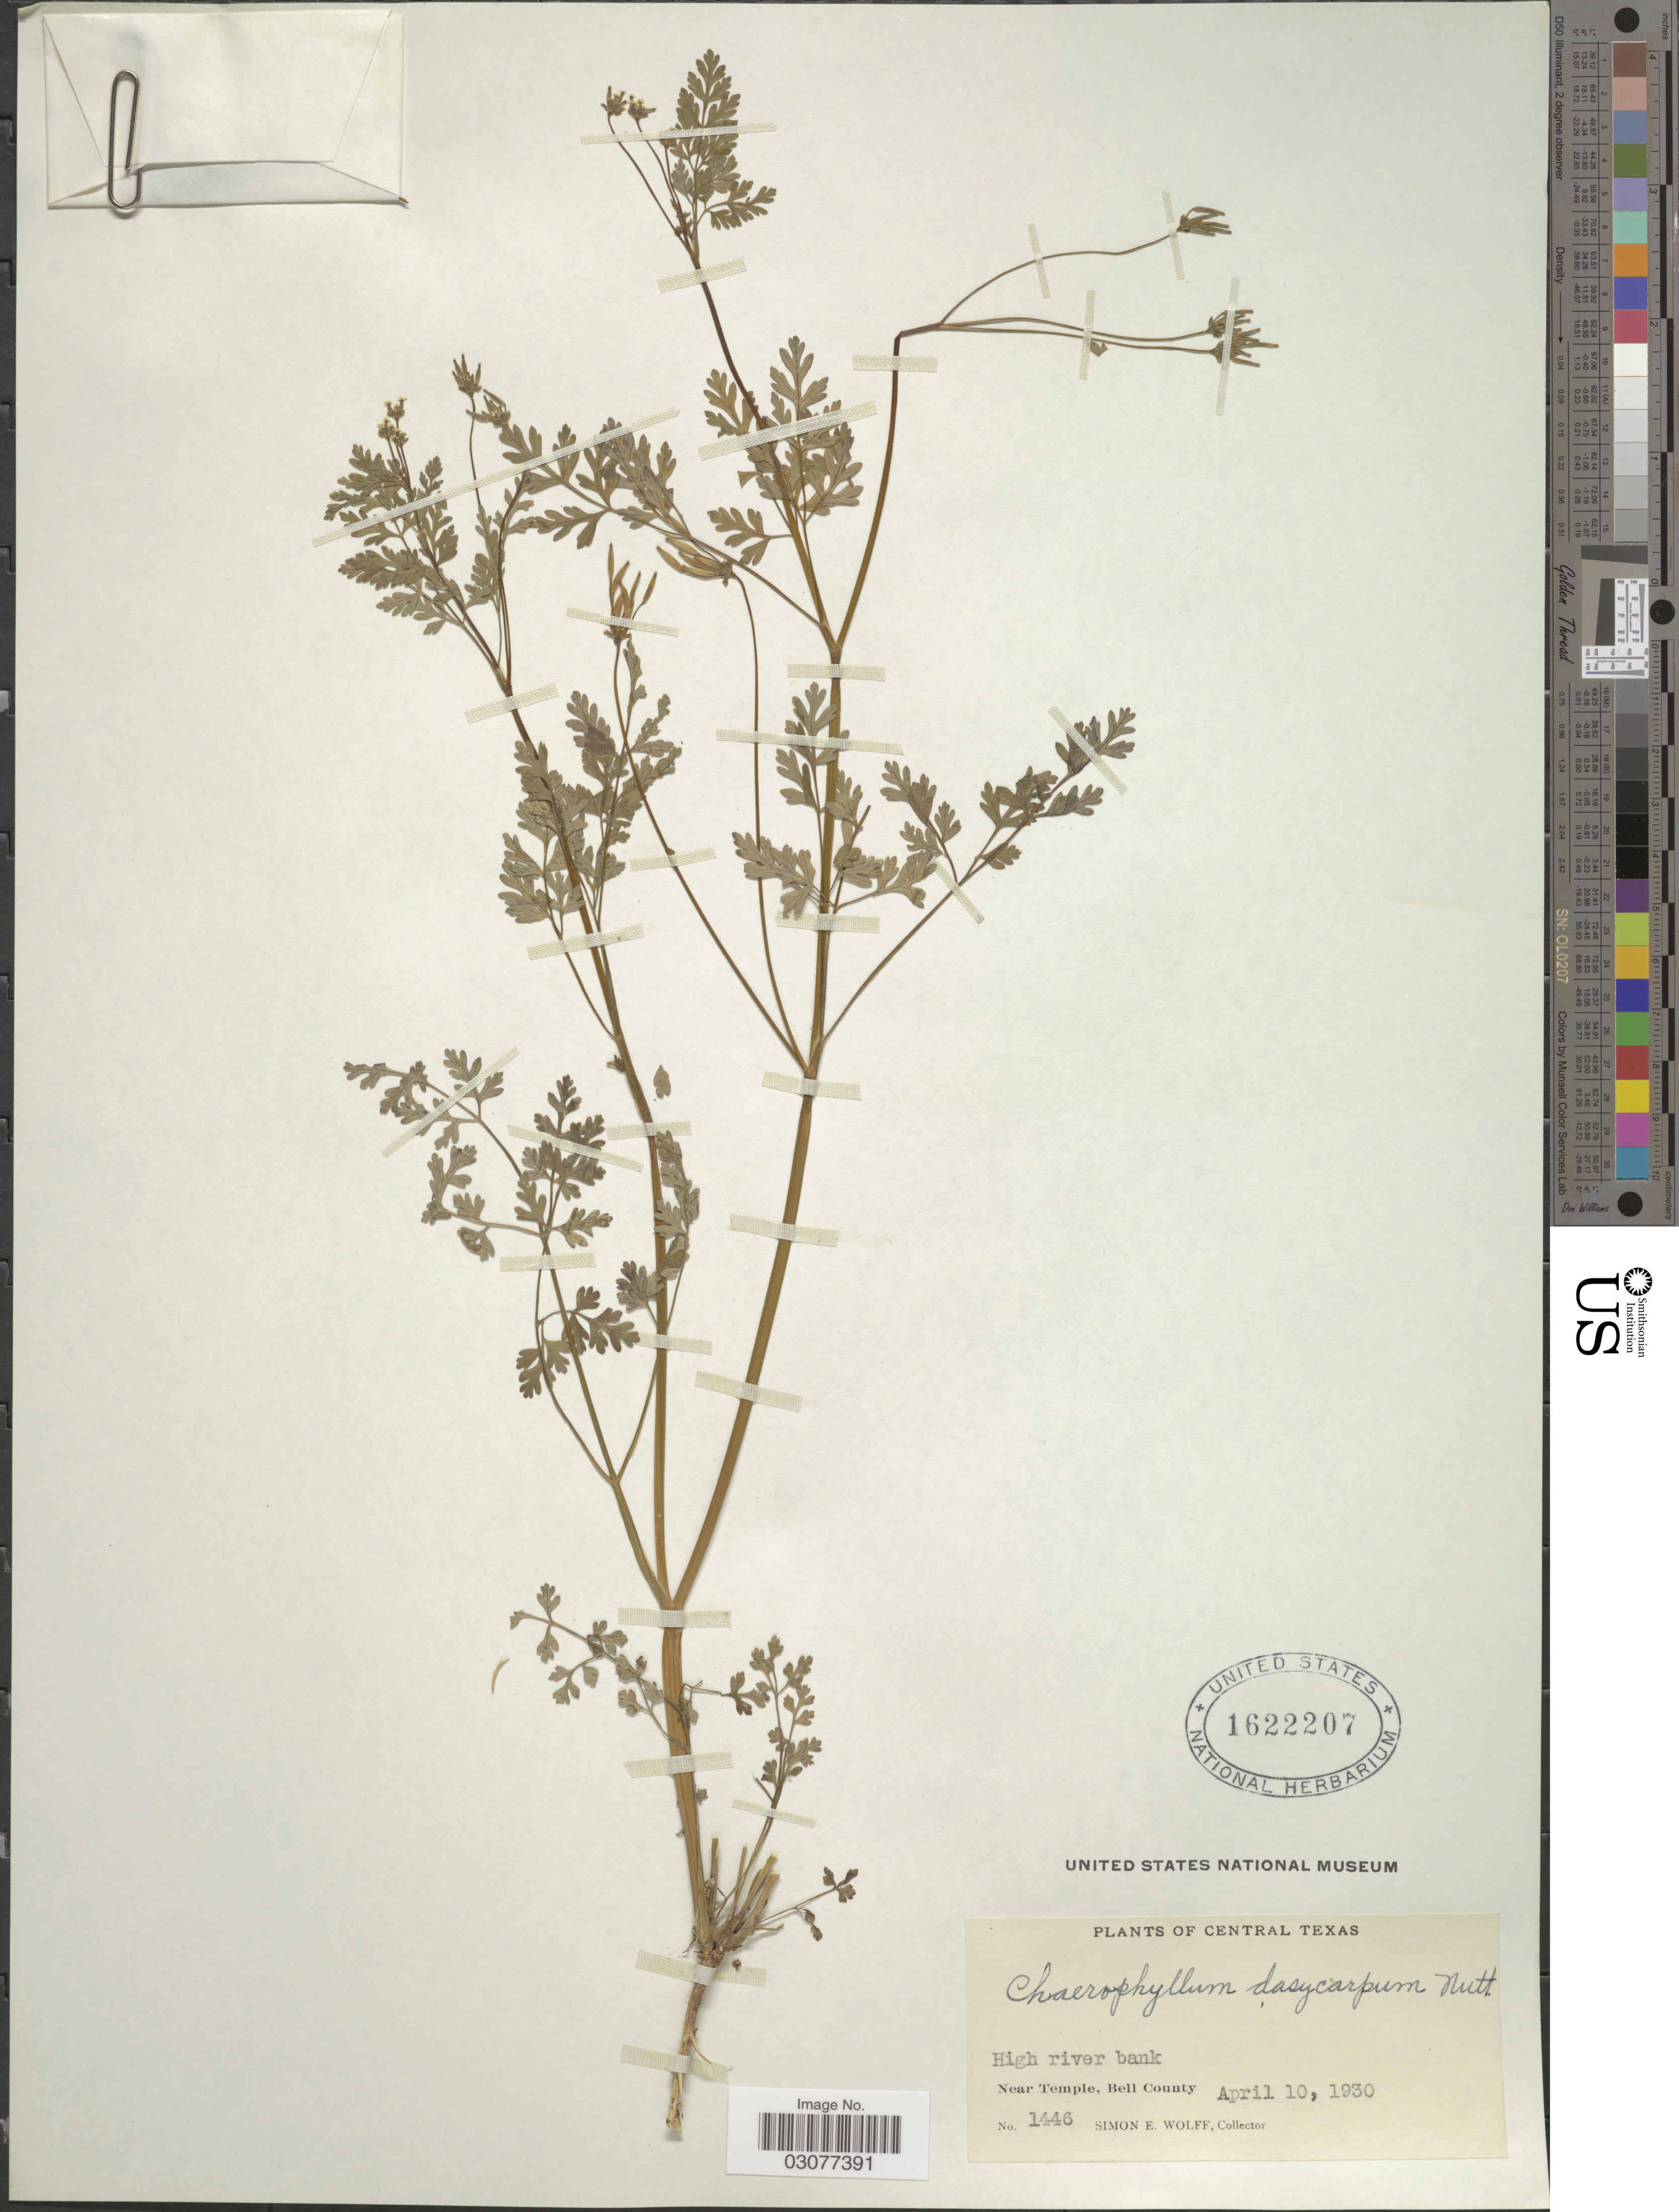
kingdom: Plantae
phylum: Tracheophyta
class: Magnoliopsida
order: Apiales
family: Apiaceae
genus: Chaerophyllum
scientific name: Chaerophyllum dasycarpum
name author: (Hook. ex S. Watson) Nutt.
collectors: S. E. Wolff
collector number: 1446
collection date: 1930-04-10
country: United States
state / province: Texas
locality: High river bank, Near Temple, Bell County.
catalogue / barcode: US 1622207